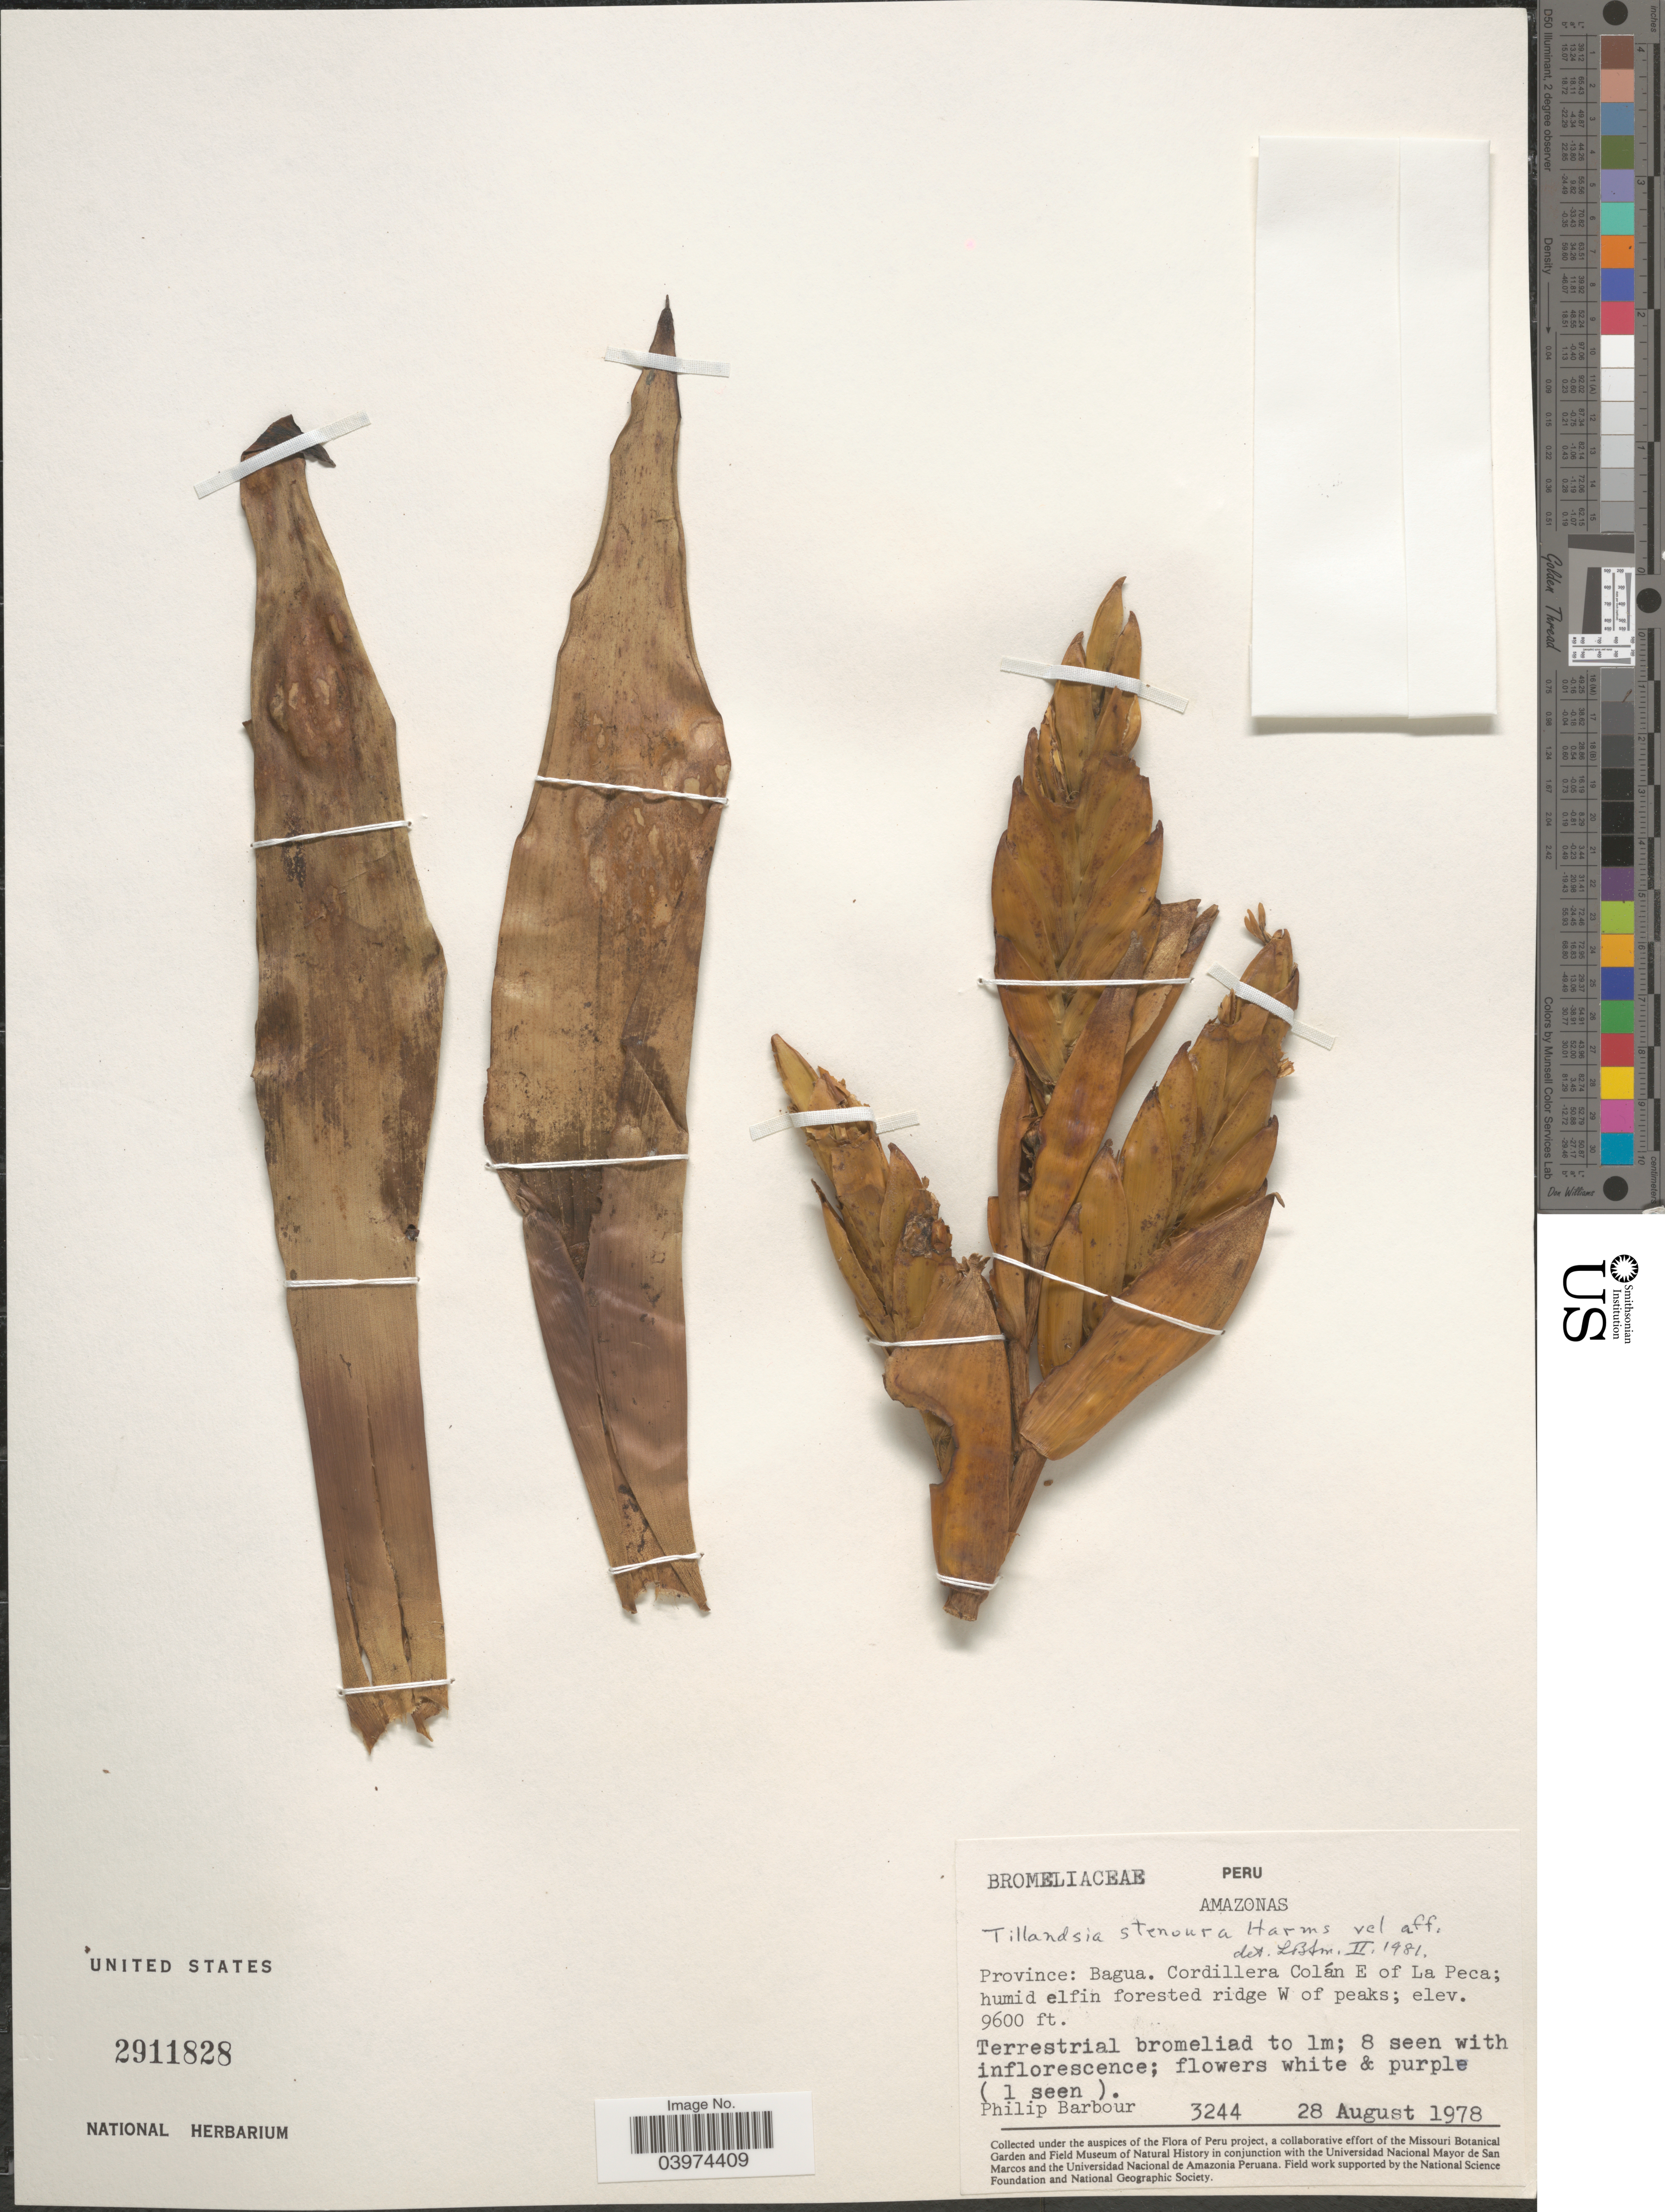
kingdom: Plantae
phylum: Tracheophyta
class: Liliopsida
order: Poales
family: Bromeliaceae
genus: Tillandsia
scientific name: Tillandsia stenoura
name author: Harms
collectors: P. Barbour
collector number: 3244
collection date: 1978-08-28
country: Peru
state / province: Amazonas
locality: Province: Bagua: Cordillera Colán E of La Peca; humid elfin forested ridge W of peaks.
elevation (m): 2926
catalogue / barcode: US 2911828